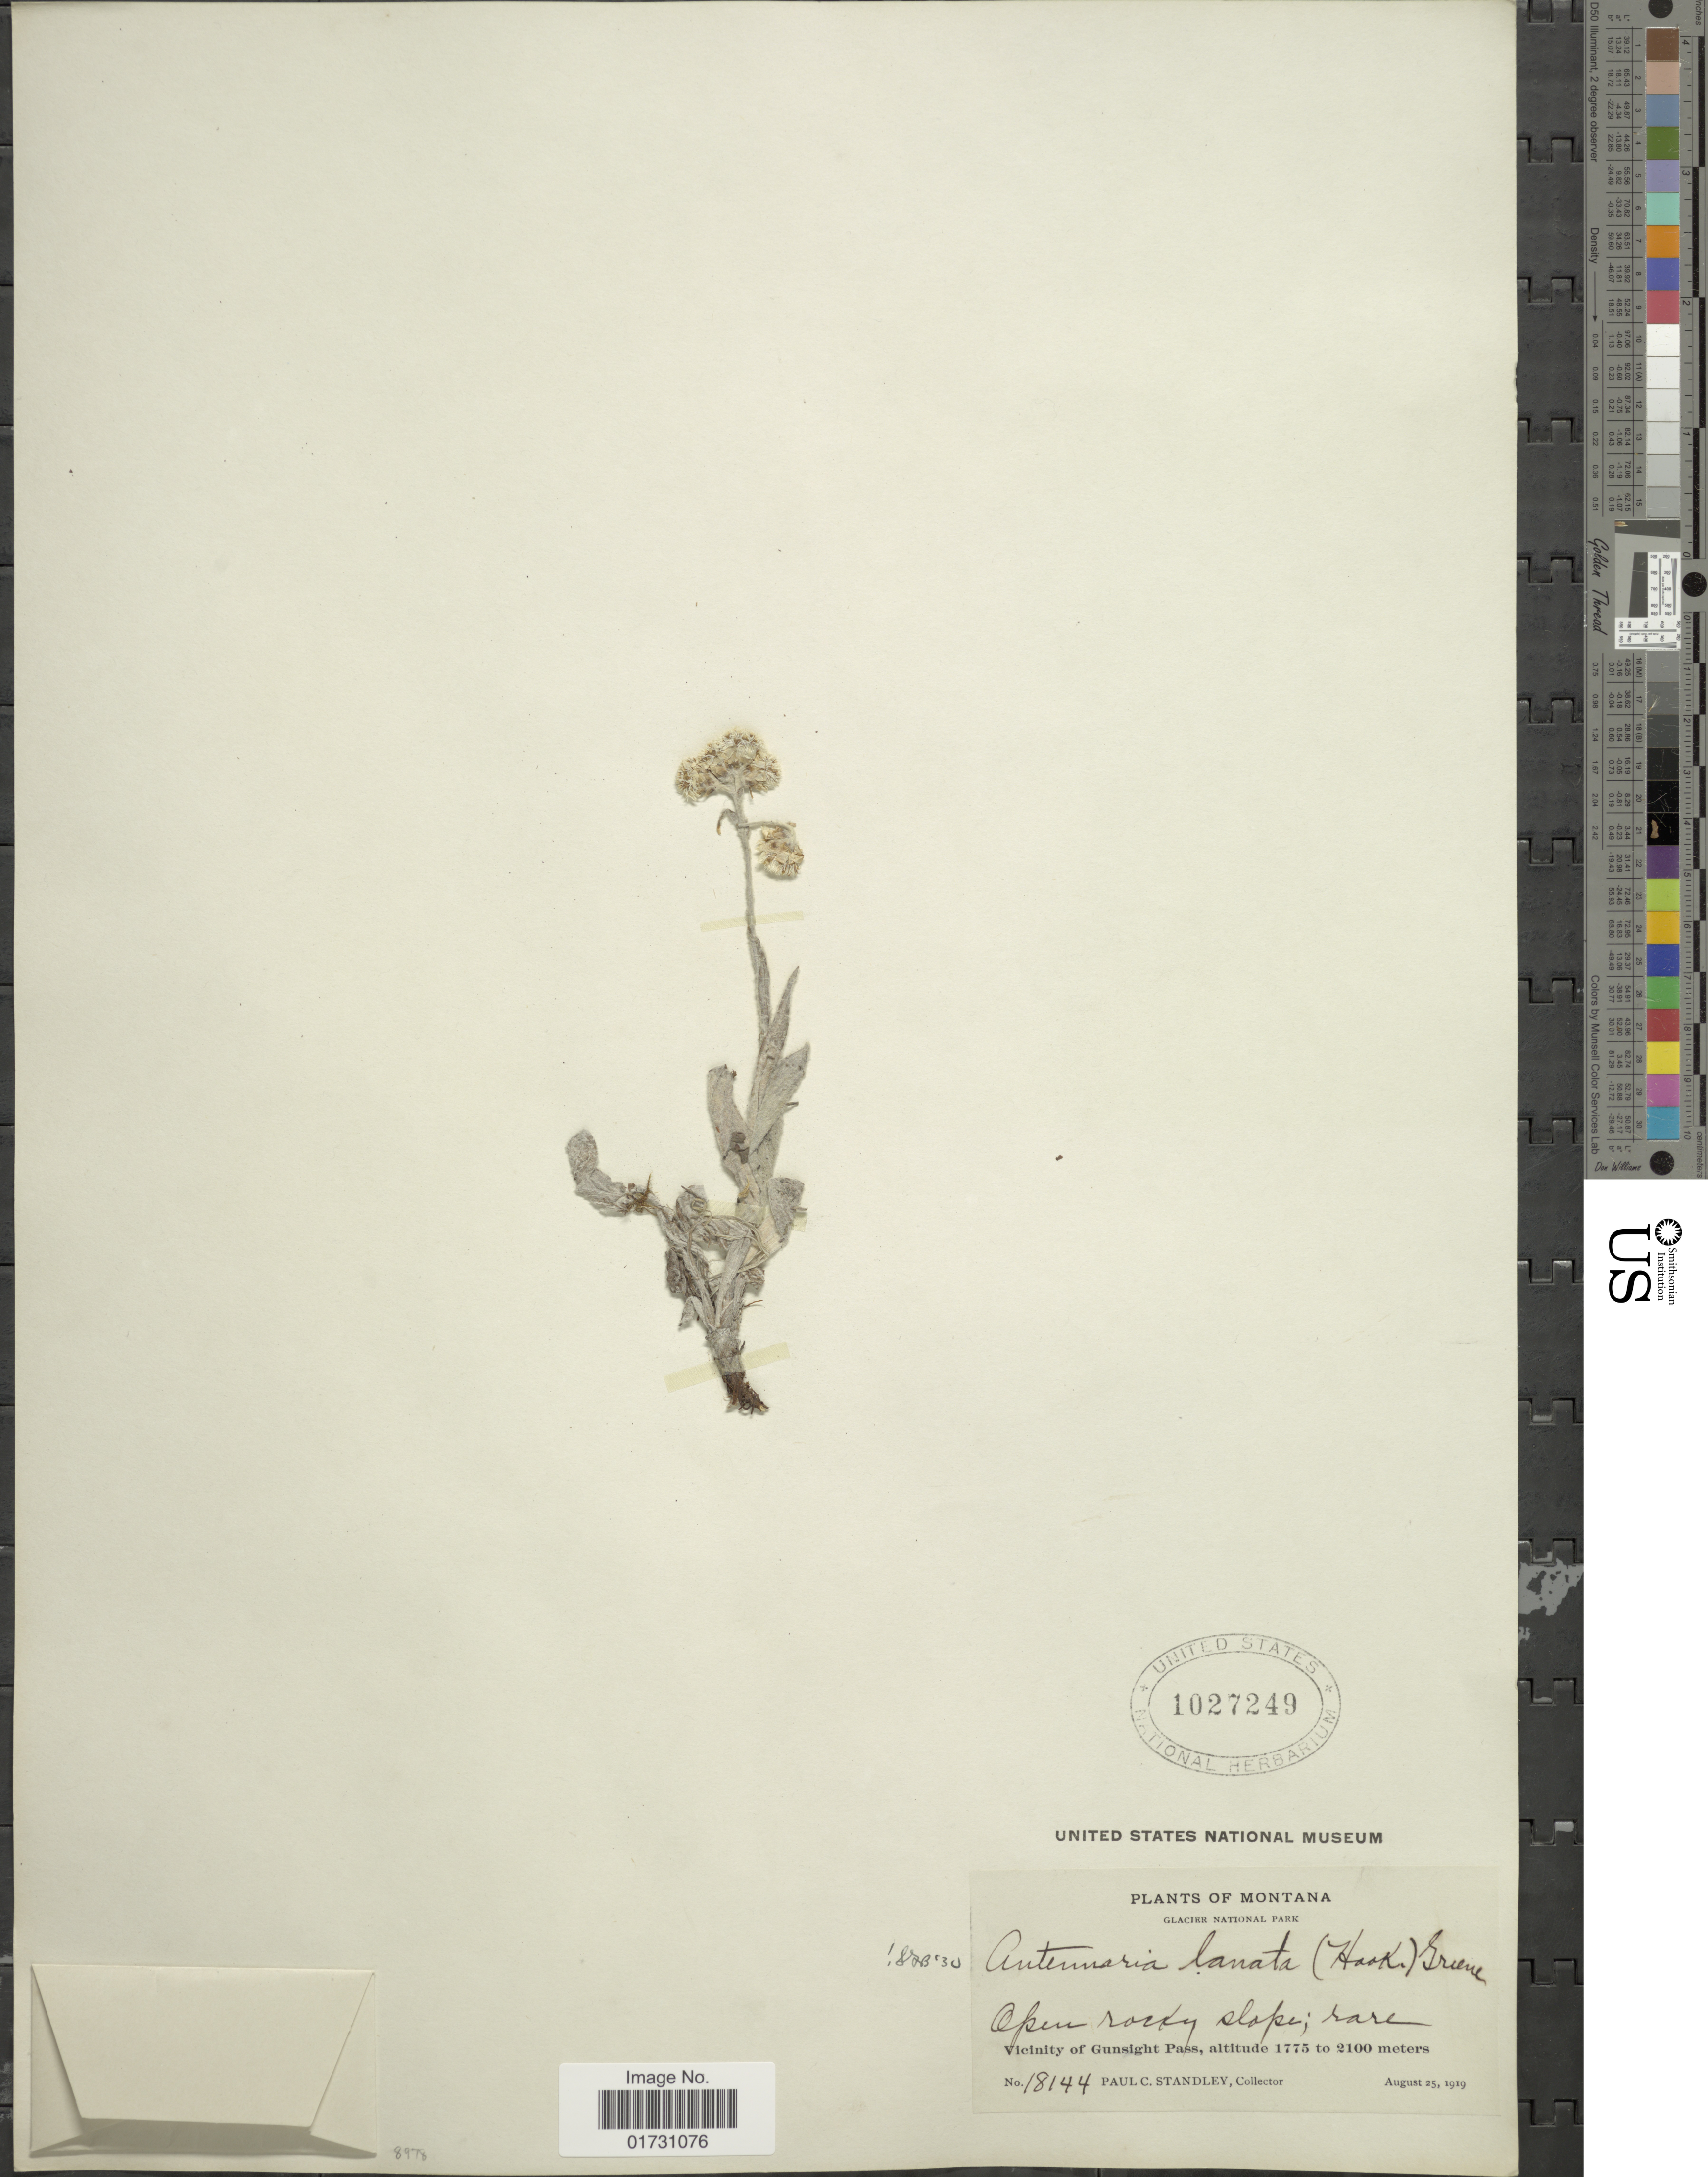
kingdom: Plantae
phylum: Tracheophyta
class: Magnoliopsida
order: Asterales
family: Asteraceae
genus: Antennaria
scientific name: Antennaria lanata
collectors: P. C. Standley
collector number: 18144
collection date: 1919-08-25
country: United States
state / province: Montana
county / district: Glacier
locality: Glacier National Park, Vicinity of Gunsight Pass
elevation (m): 1775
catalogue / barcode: US 1027249